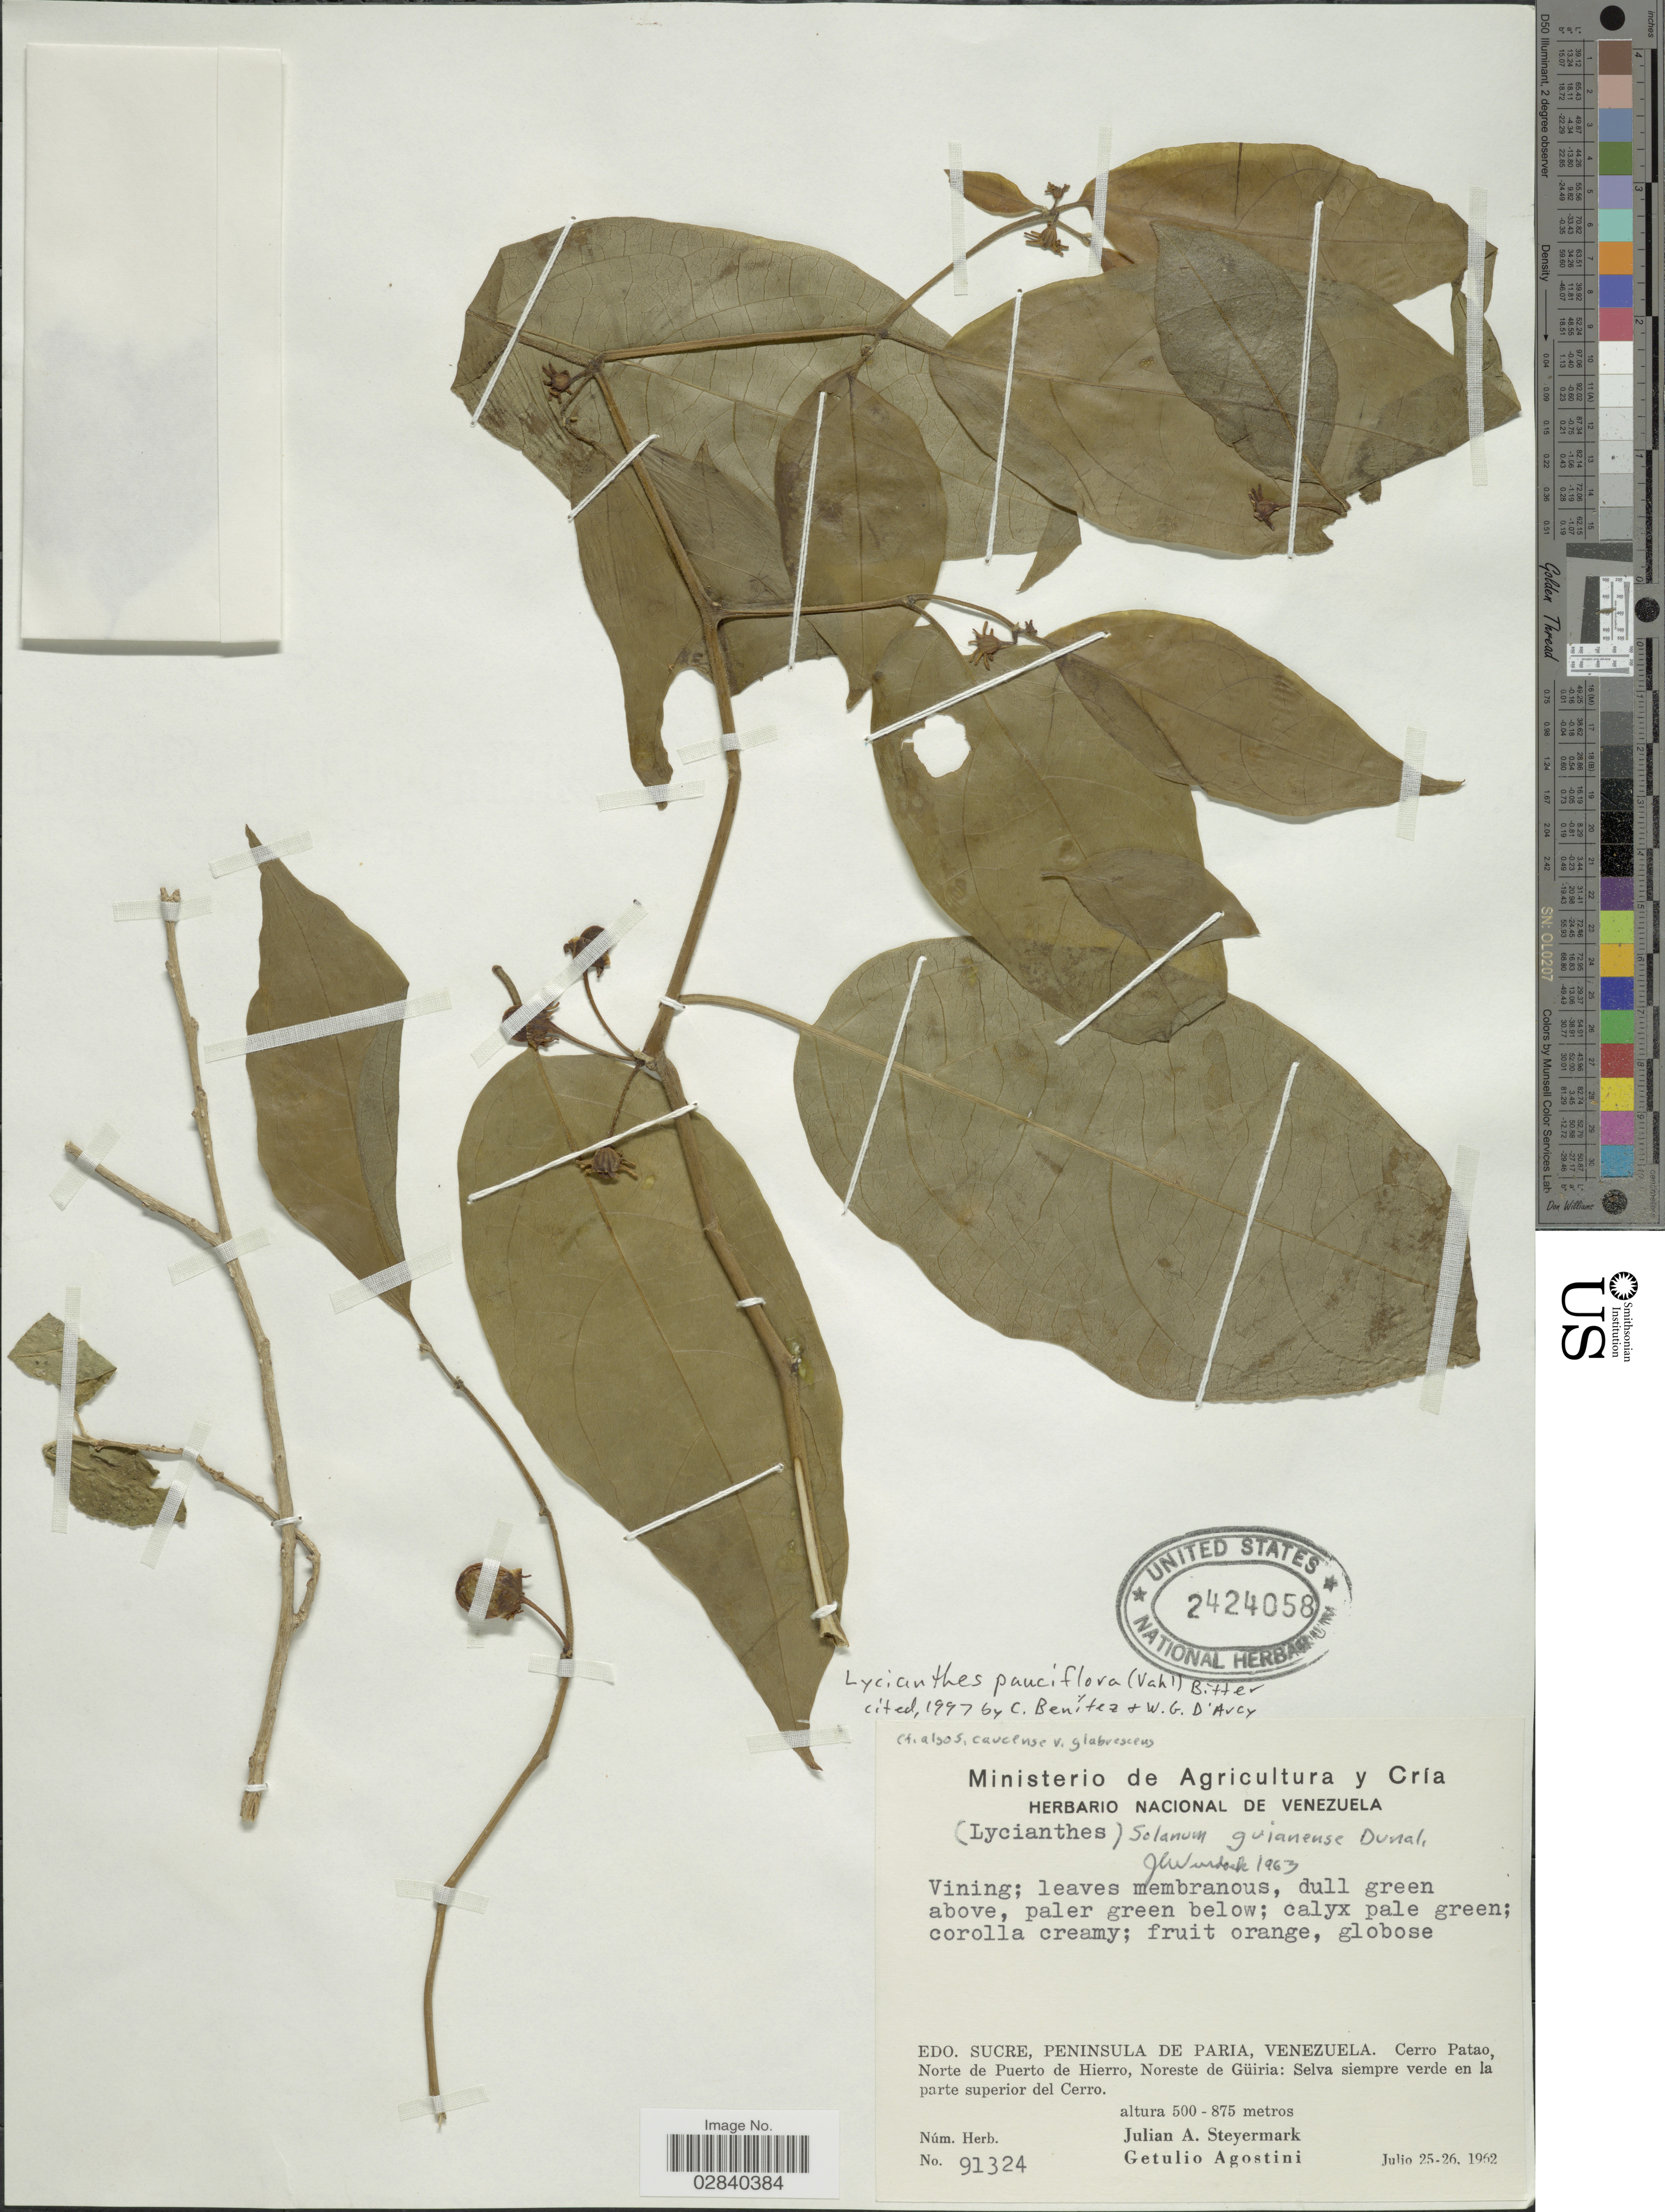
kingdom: Plantae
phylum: Tracheophyta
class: Magnoliopsida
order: Solanales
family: Solanaceae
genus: Lycianthes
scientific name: Lycianthes pauciflora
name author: (Vahl) Bitter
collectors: J. Steyermark & G. Agostini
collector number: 91324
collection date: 1962-07-25/1962-07-26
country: Venezuela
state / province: Sucre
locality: Edo. Sucre, Peninsula de Paria. Cerro Patao, Norte de Puerto de Hierro, Noreste de Güiria: Selva siempre verde en la parte superior del Cerro.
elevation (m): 500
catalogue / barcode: US 2424058